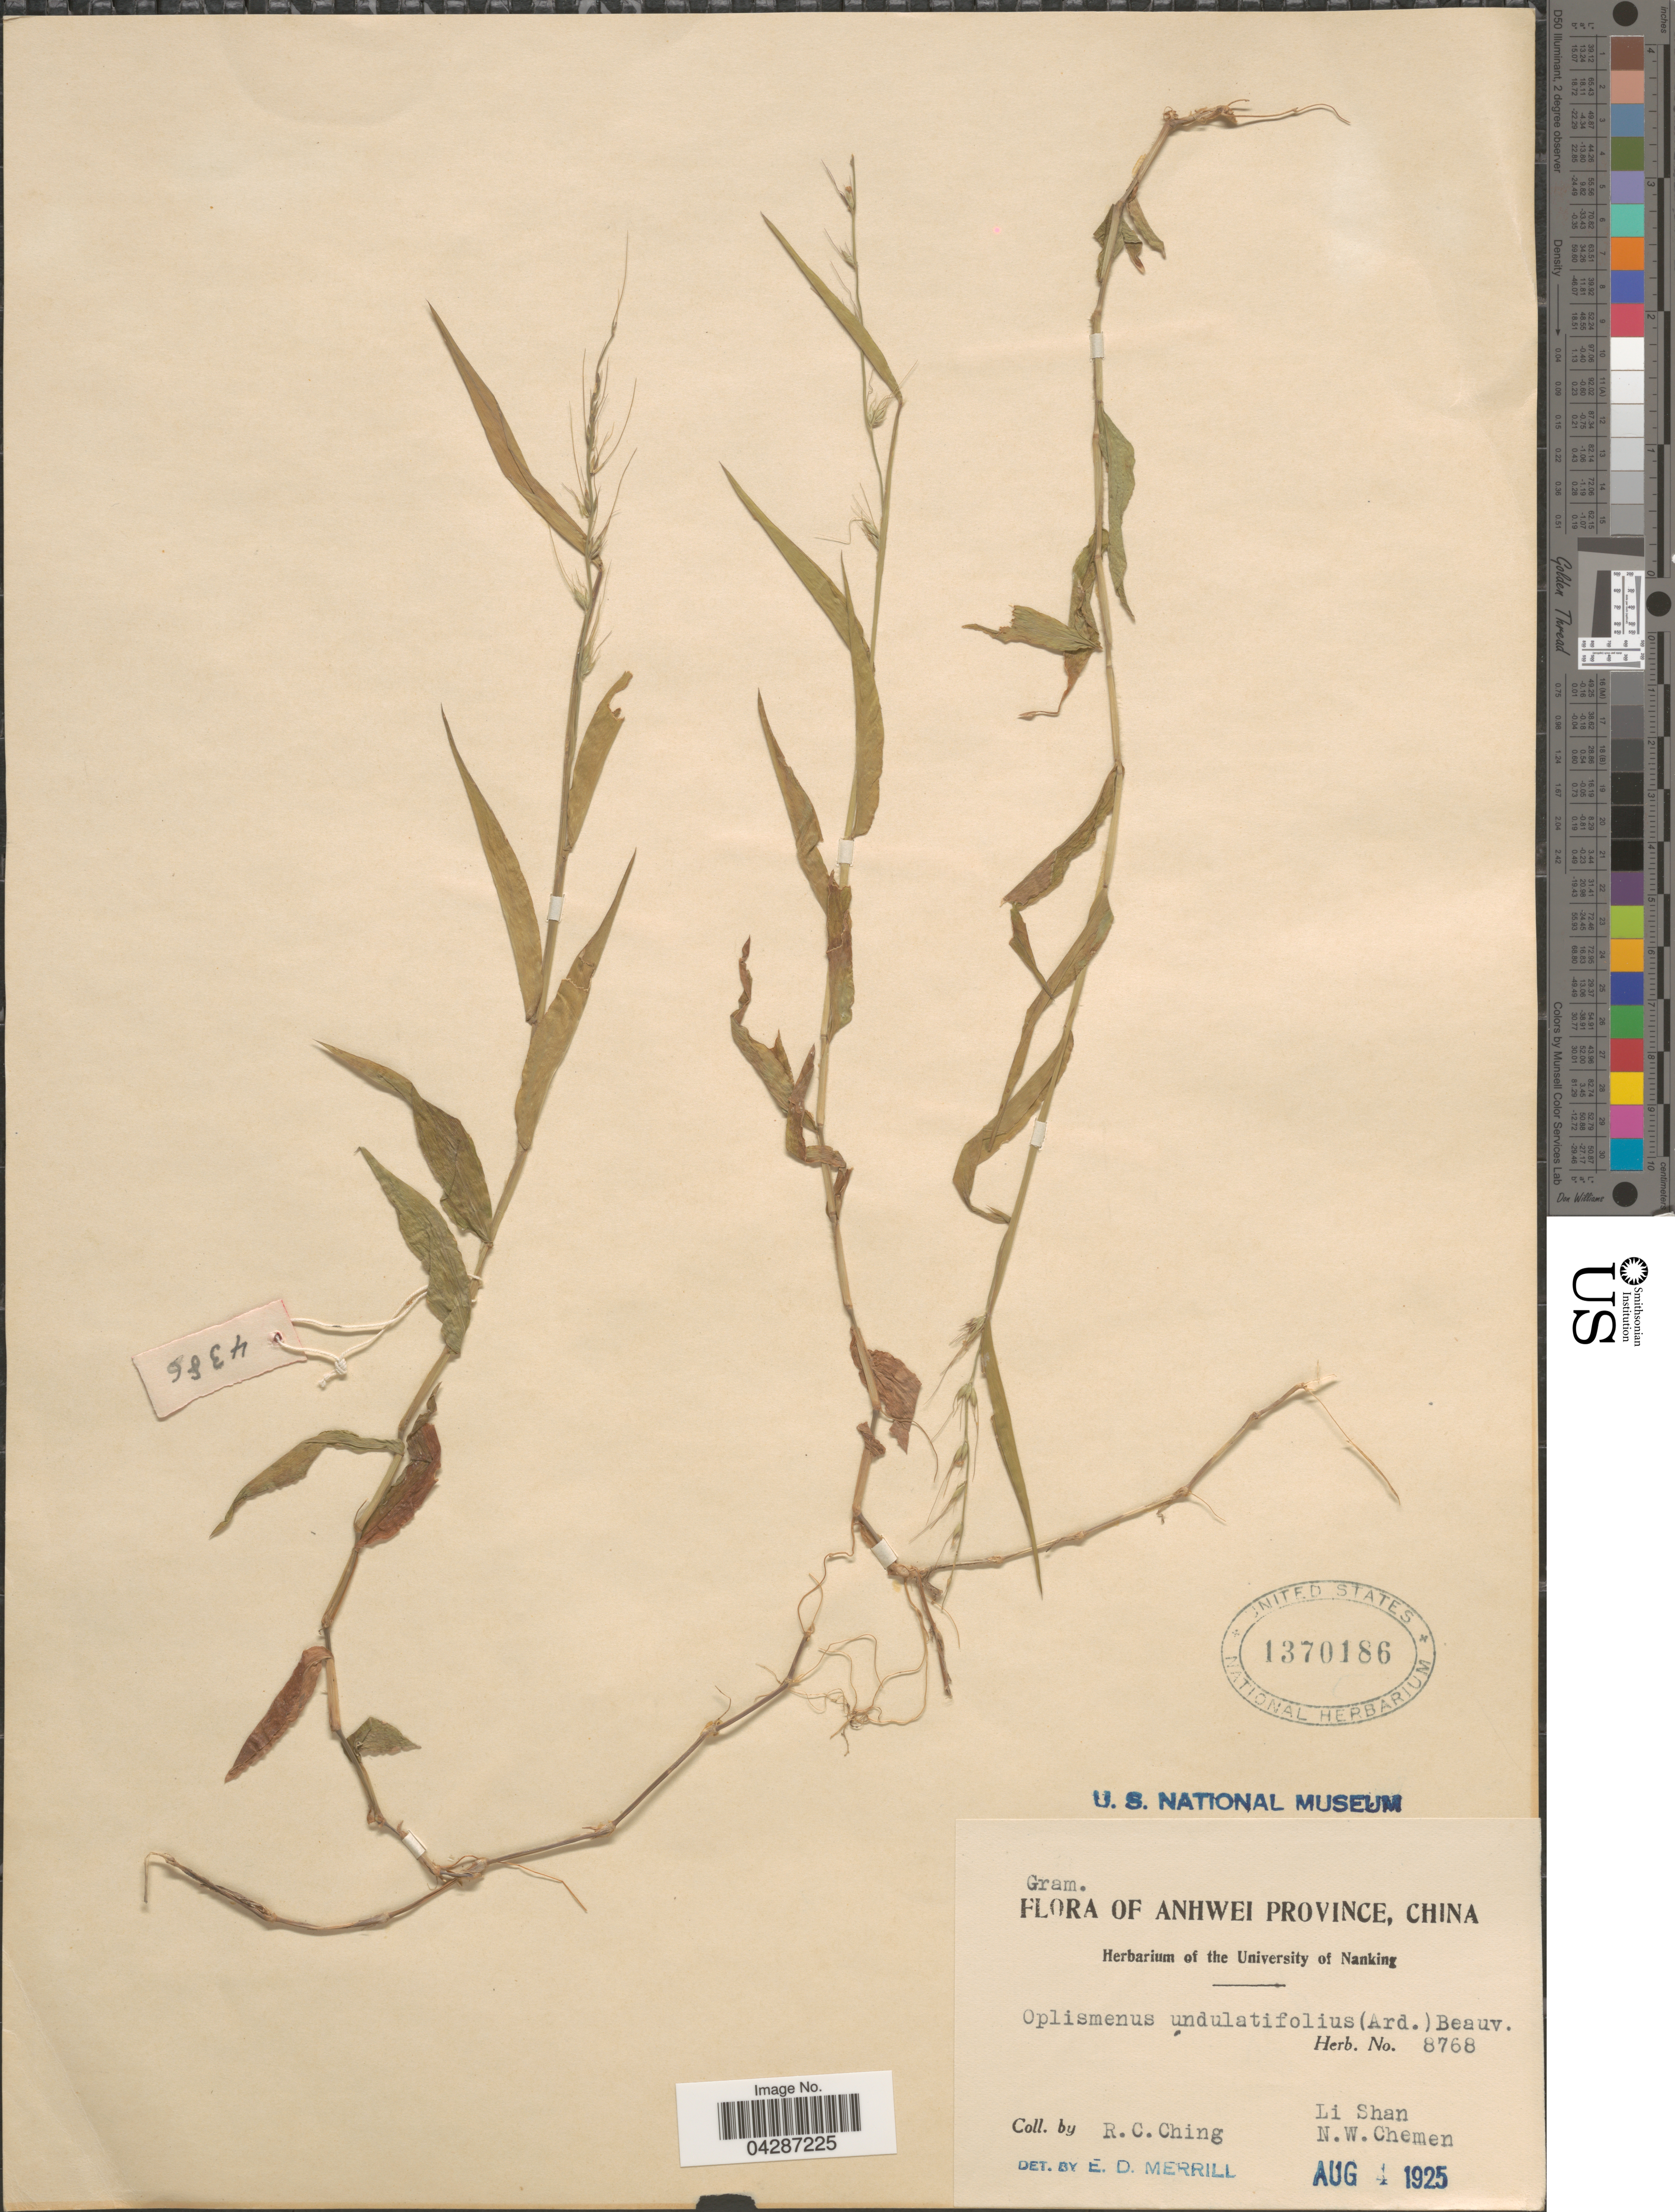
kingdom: Plantae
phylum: Tracheophyta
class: Liliopsida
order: Poales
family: Poaceae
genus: Oplismenus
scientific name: Oplismenus undulatifolius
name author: (Ard.) P. Beauv.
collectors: R. C. Ching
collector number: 8768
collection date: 1925-08-04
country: China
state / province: Anhui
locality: Anhwei Province. Li Shan. N.W. Chemen.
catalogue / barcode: US 1370186